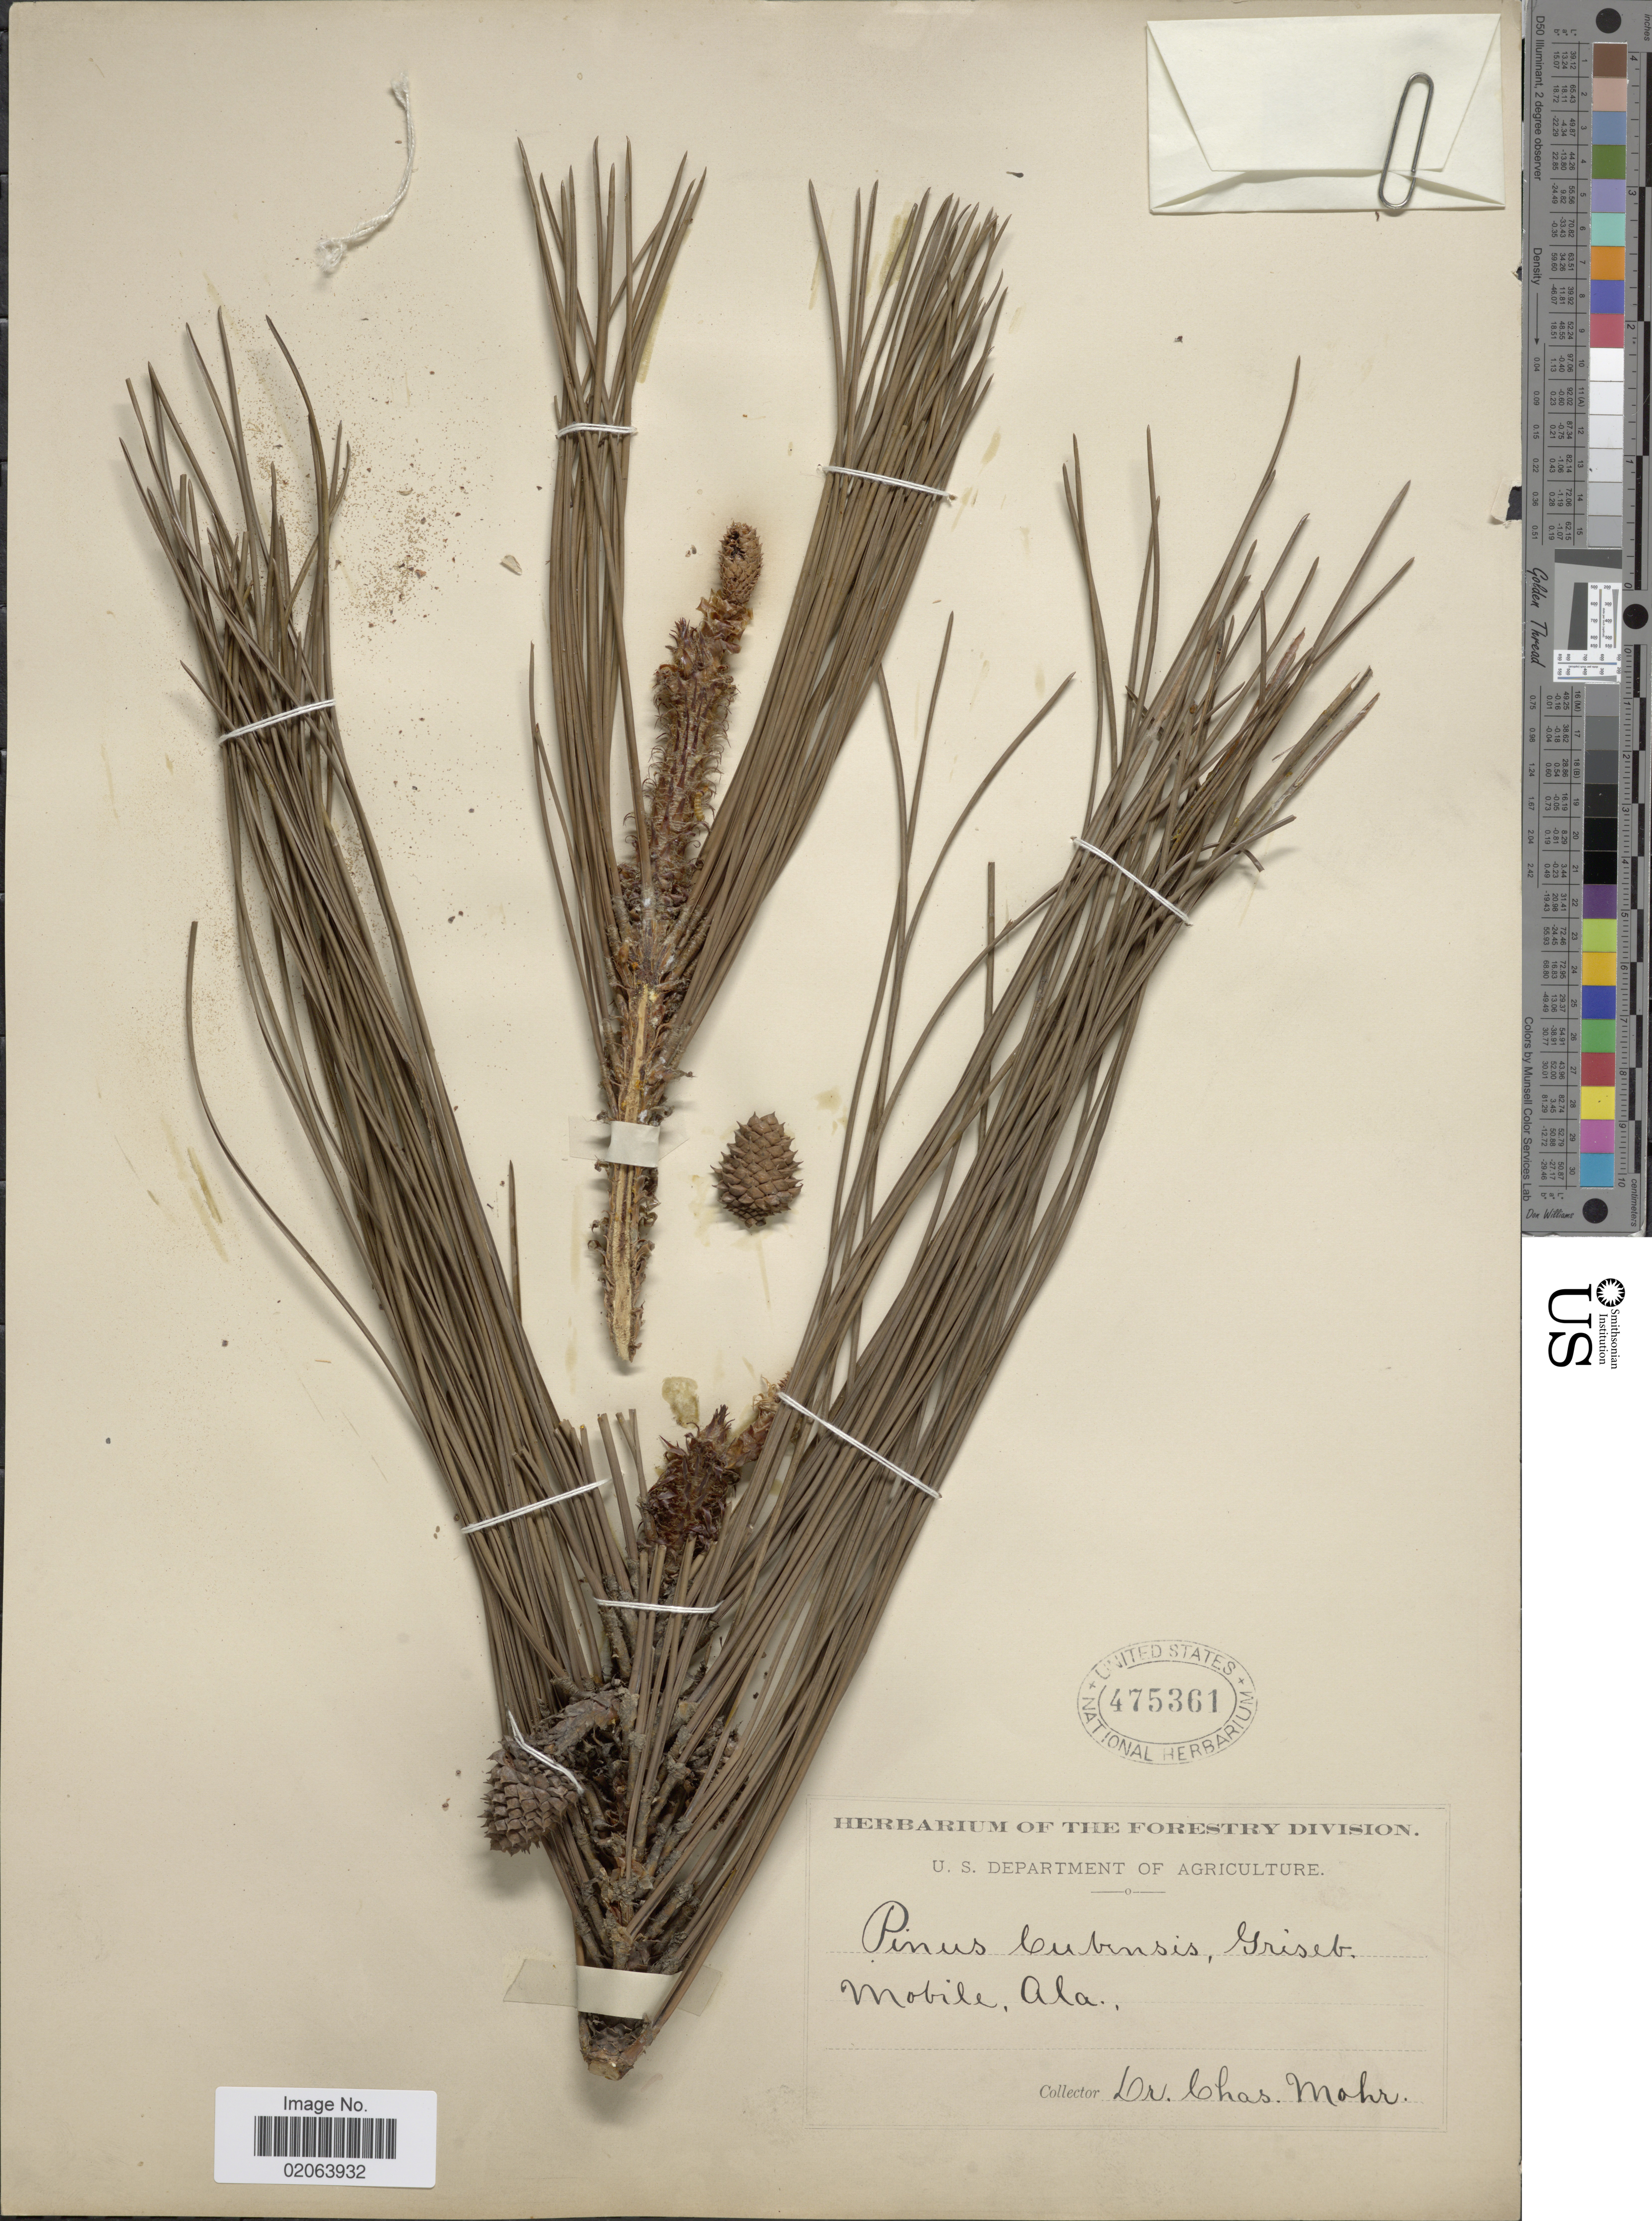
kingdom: Plantae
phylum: Tracheophyta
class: Pinopsida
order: Pinales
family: Pinaceae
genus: Pinus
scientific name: Pinus elliottii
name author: Engelm.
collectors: C. T. Mohr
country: United States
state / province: Alabama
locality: Mobile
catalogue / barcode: US 475361